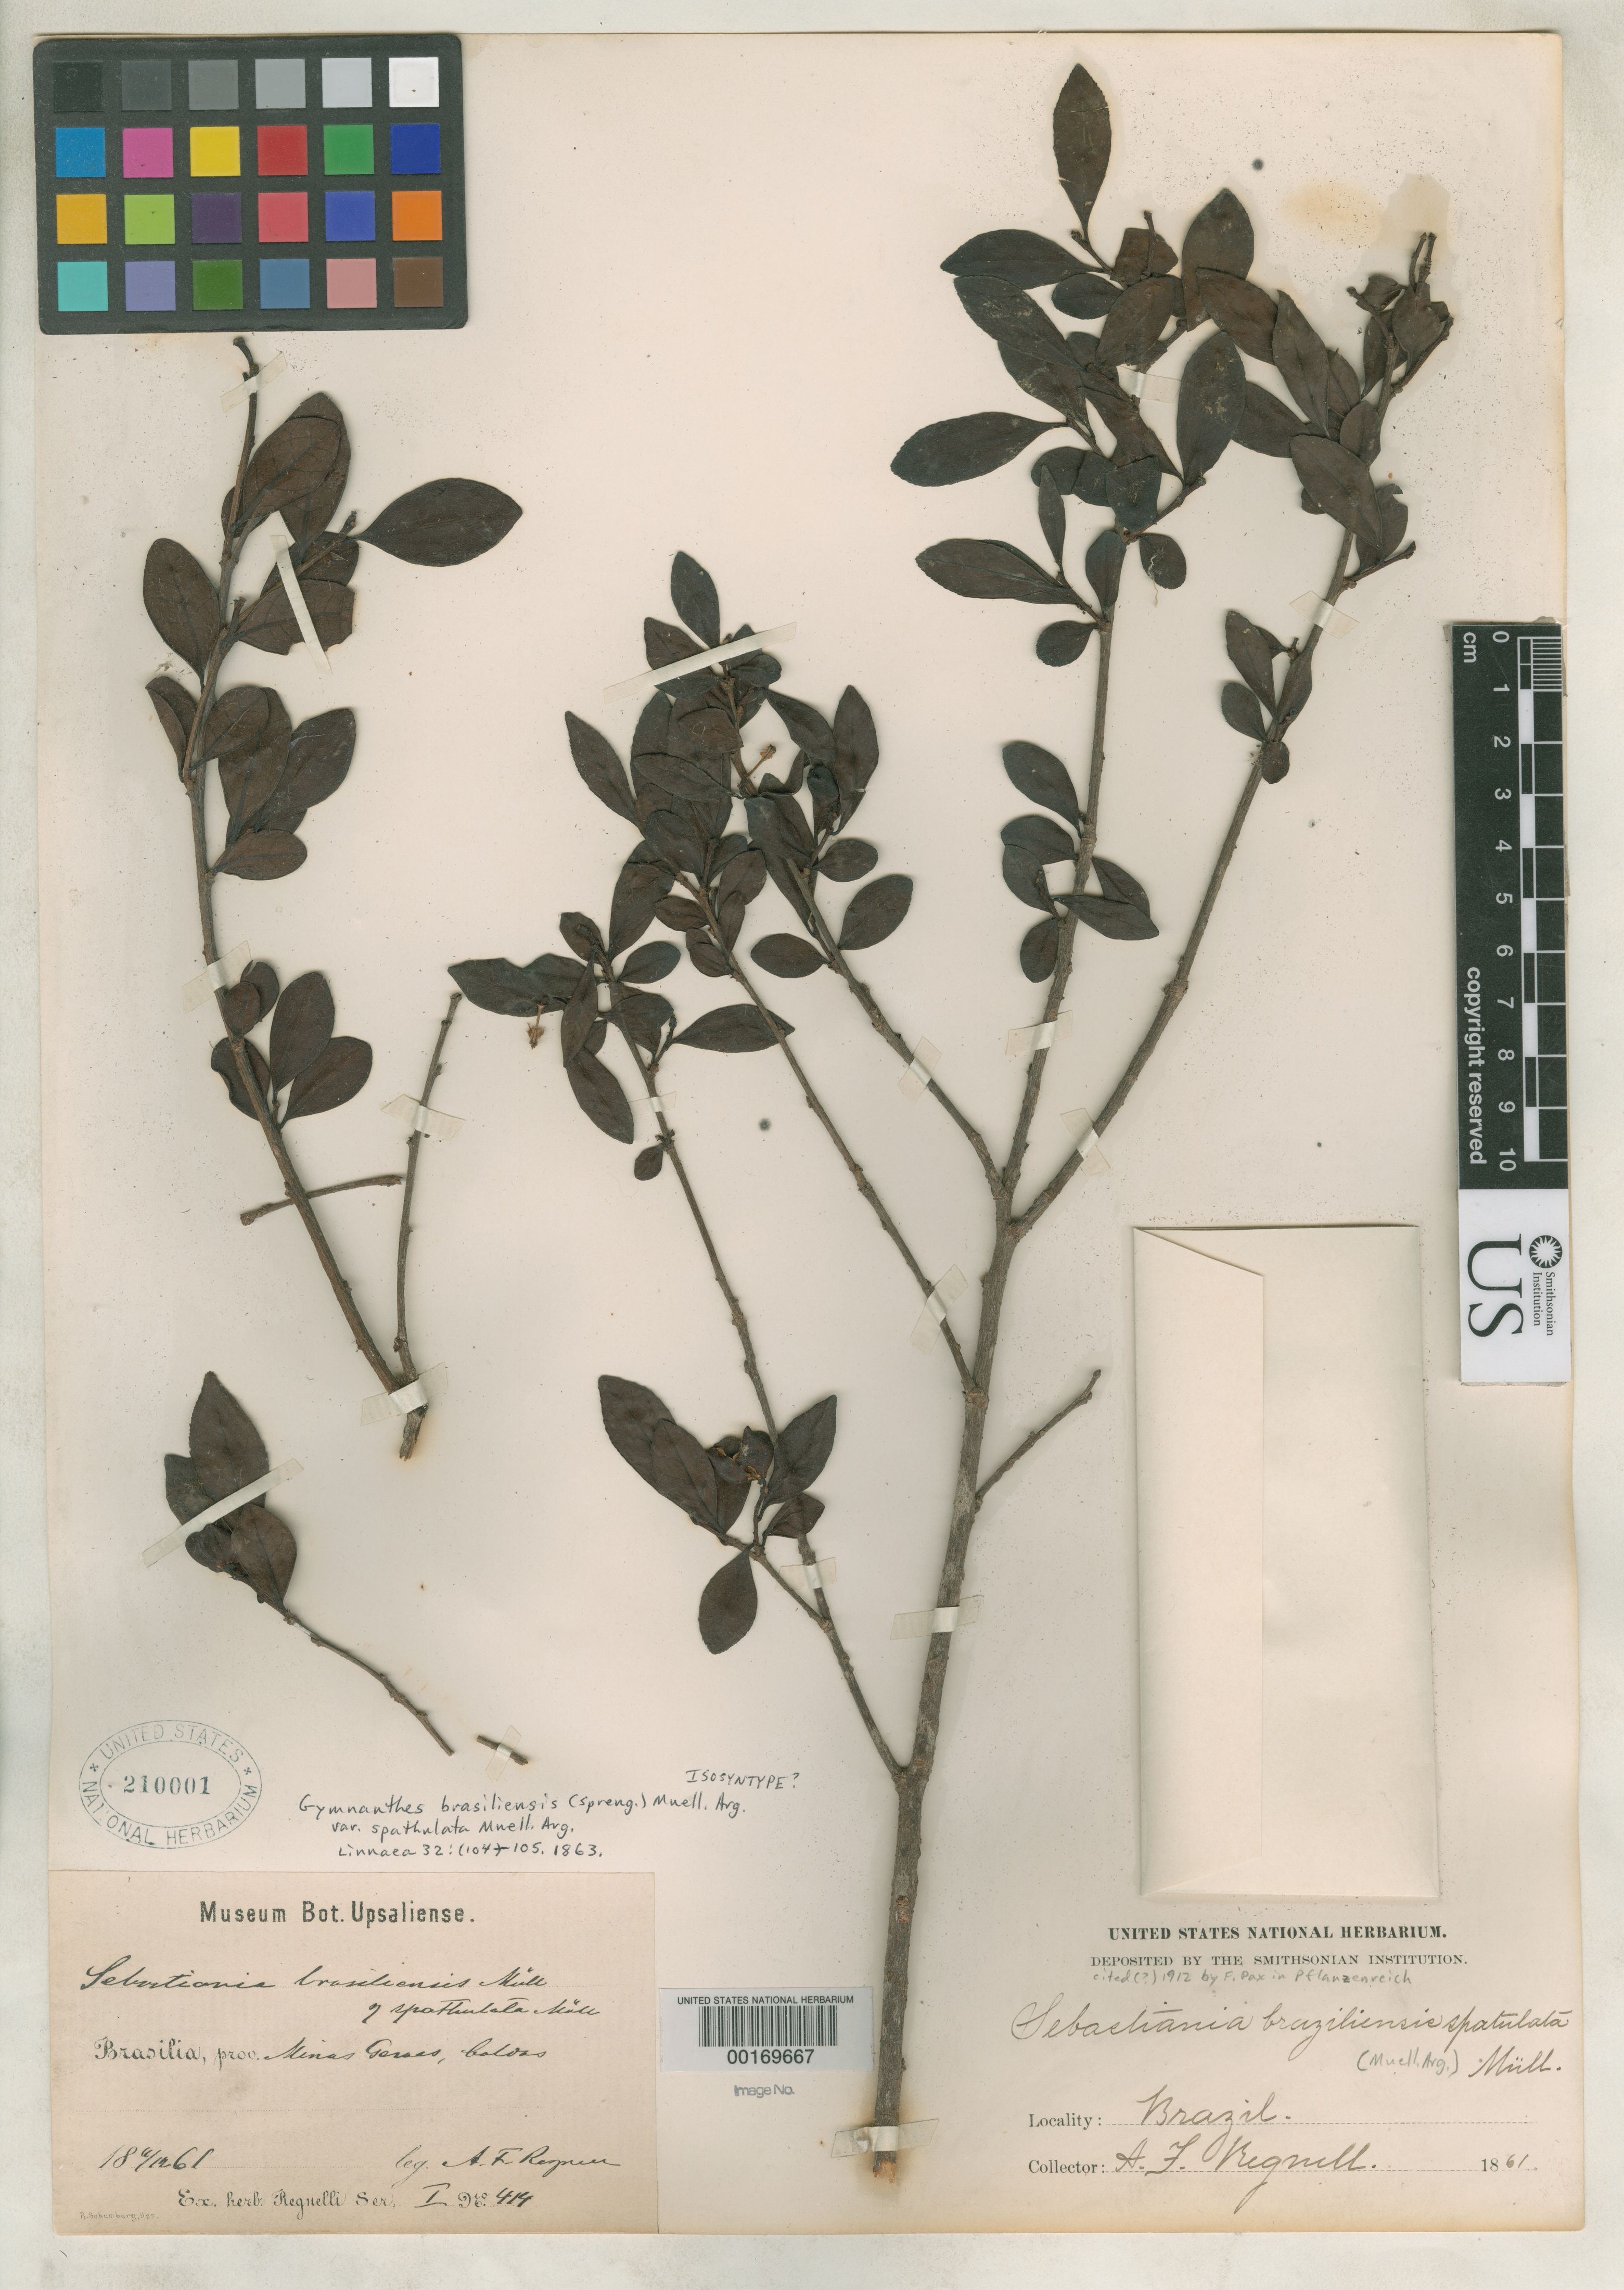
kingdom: Plantae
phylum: Tracheophyta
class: Magnoliopsida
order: Malpighiales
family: Euphorbiaceae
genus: Gymnanthes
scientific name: Gymnanthes brasiliensis var. spathulata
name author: Müll. Arg.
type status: Isosyntype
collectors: A. F. Regnell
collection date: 1861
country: Brazil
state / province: Minas Gerais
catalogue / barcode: US 210001